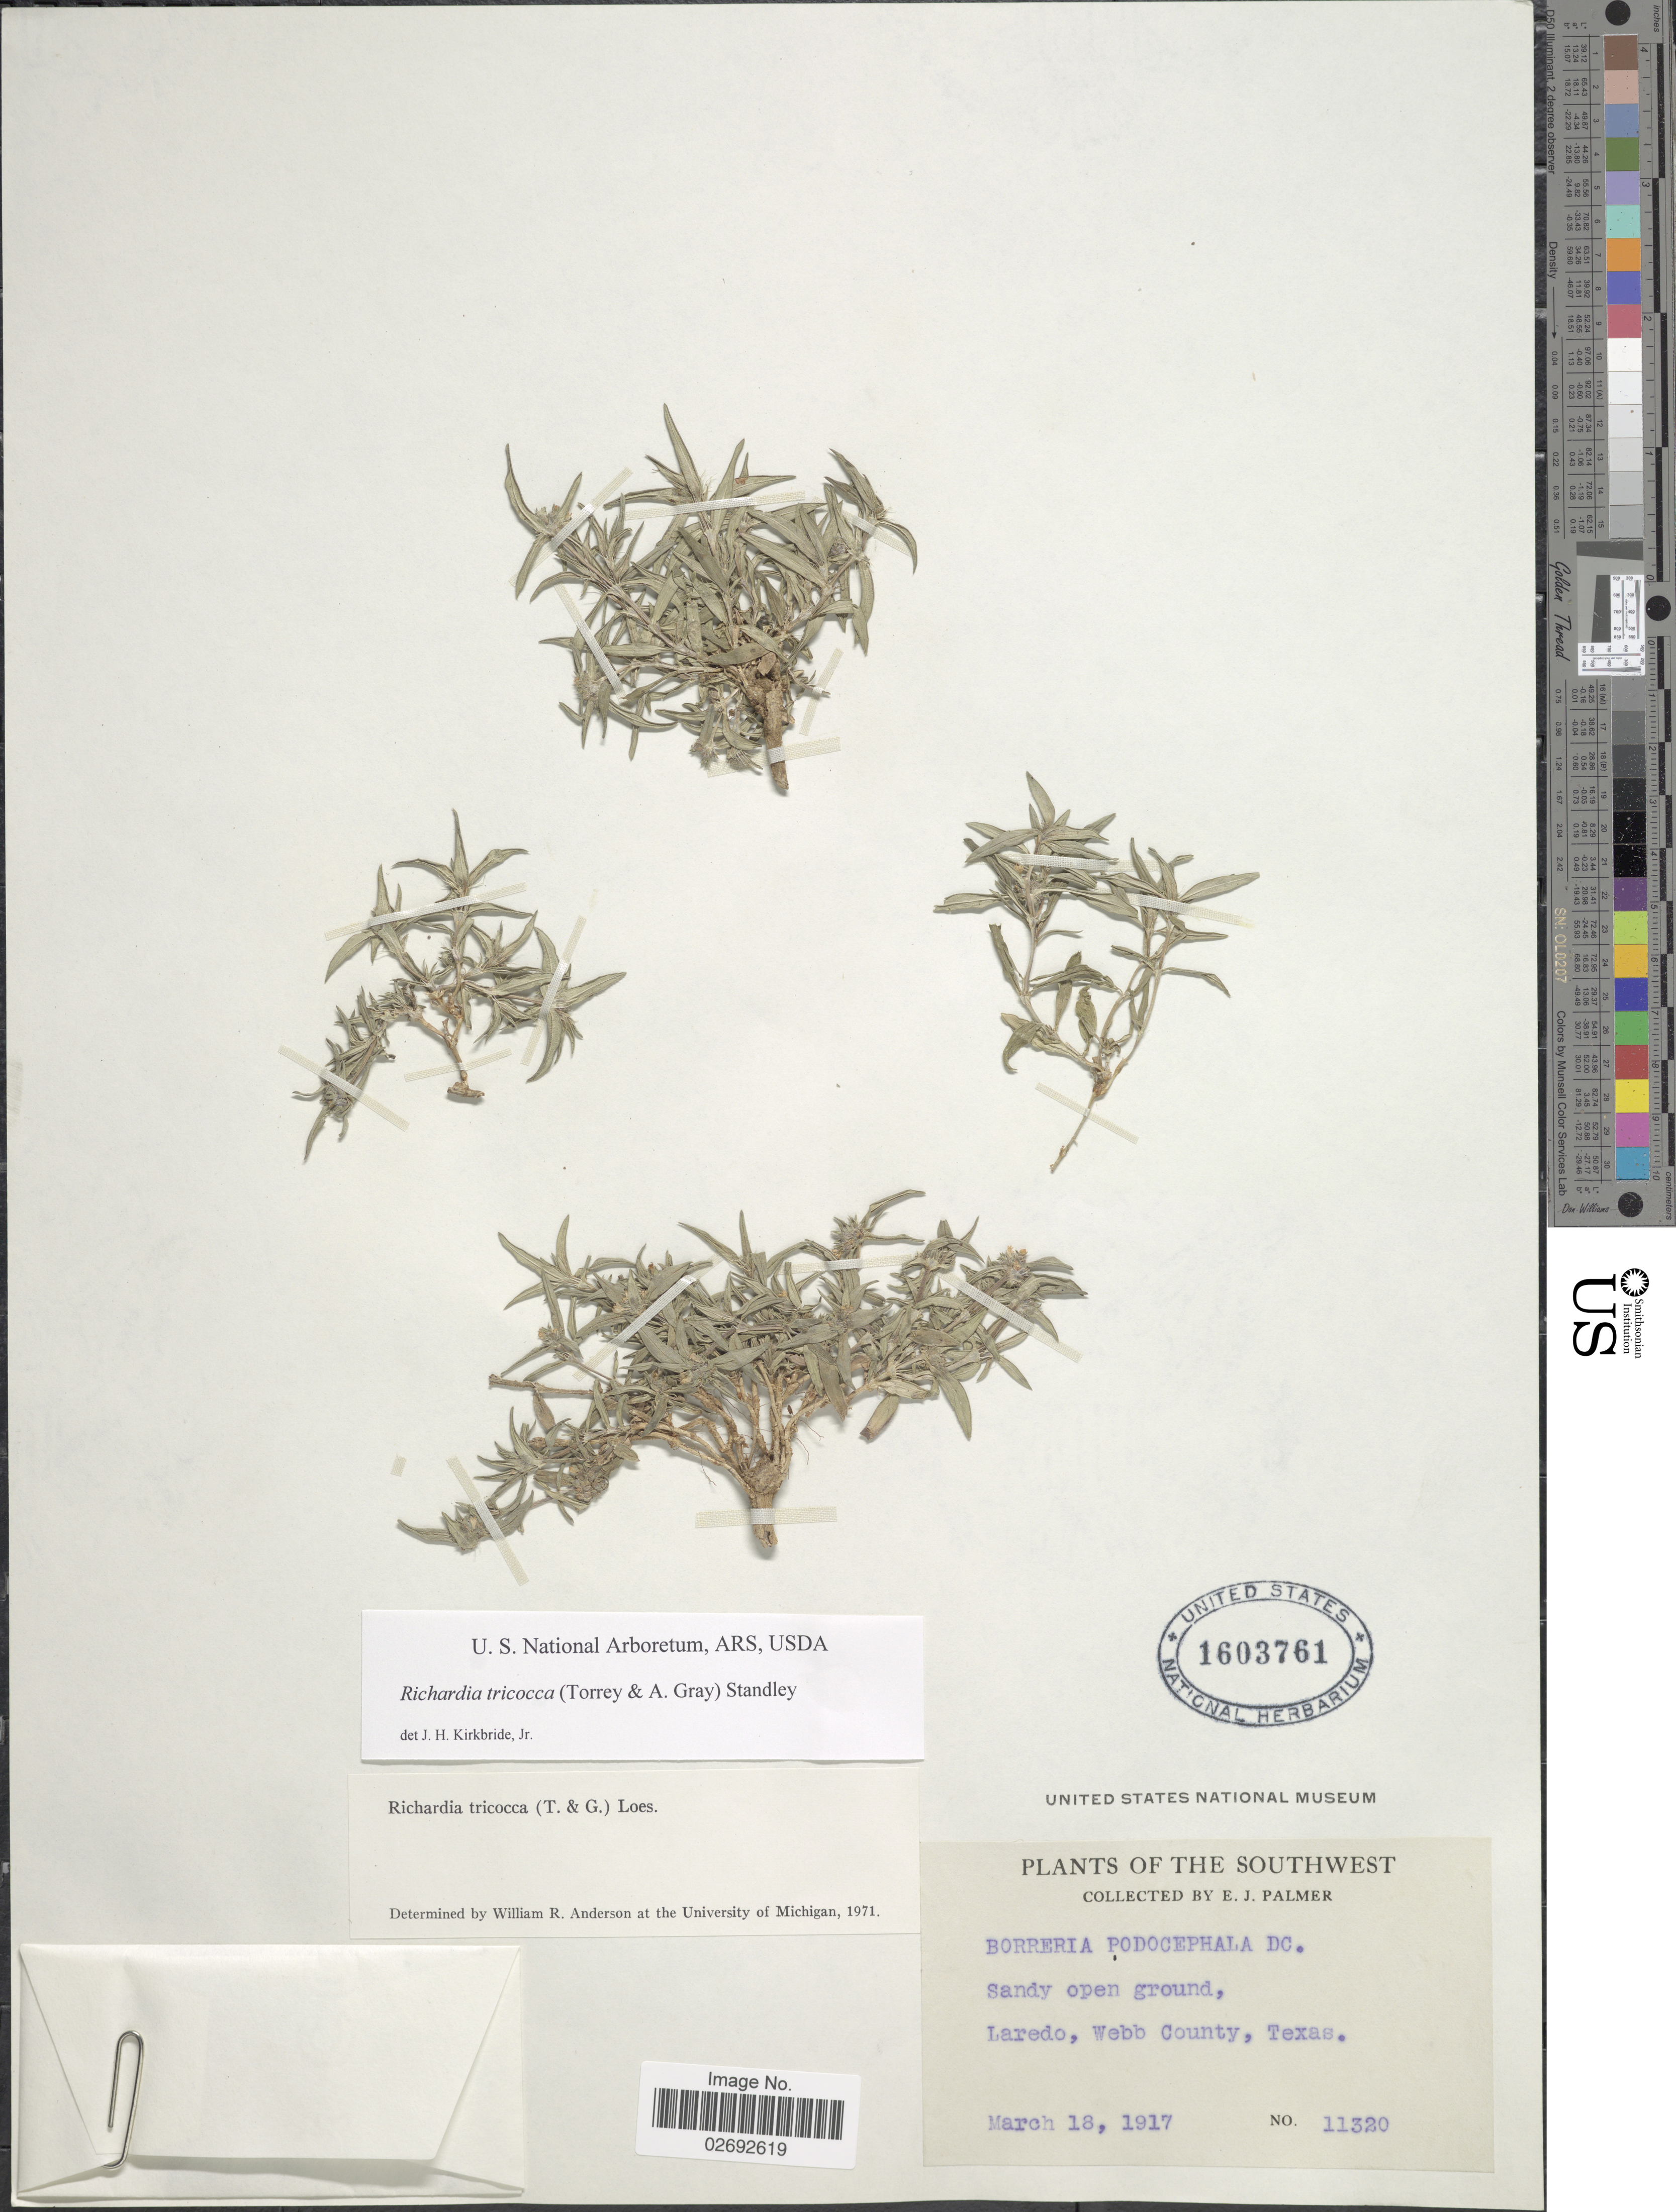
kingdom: Plantae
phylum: Tracheophyta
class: Magnoliopsida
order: Gentianales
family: Rubiaceae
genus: Richardia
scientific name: Richardia tricocca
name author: (Torr.) Standl.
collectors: E. J. Palmer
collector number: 11320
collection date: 1917-03-18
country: United States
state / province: Texas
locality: The Southwest, Laredo, Webb County, Texas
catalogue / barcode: US 1603761